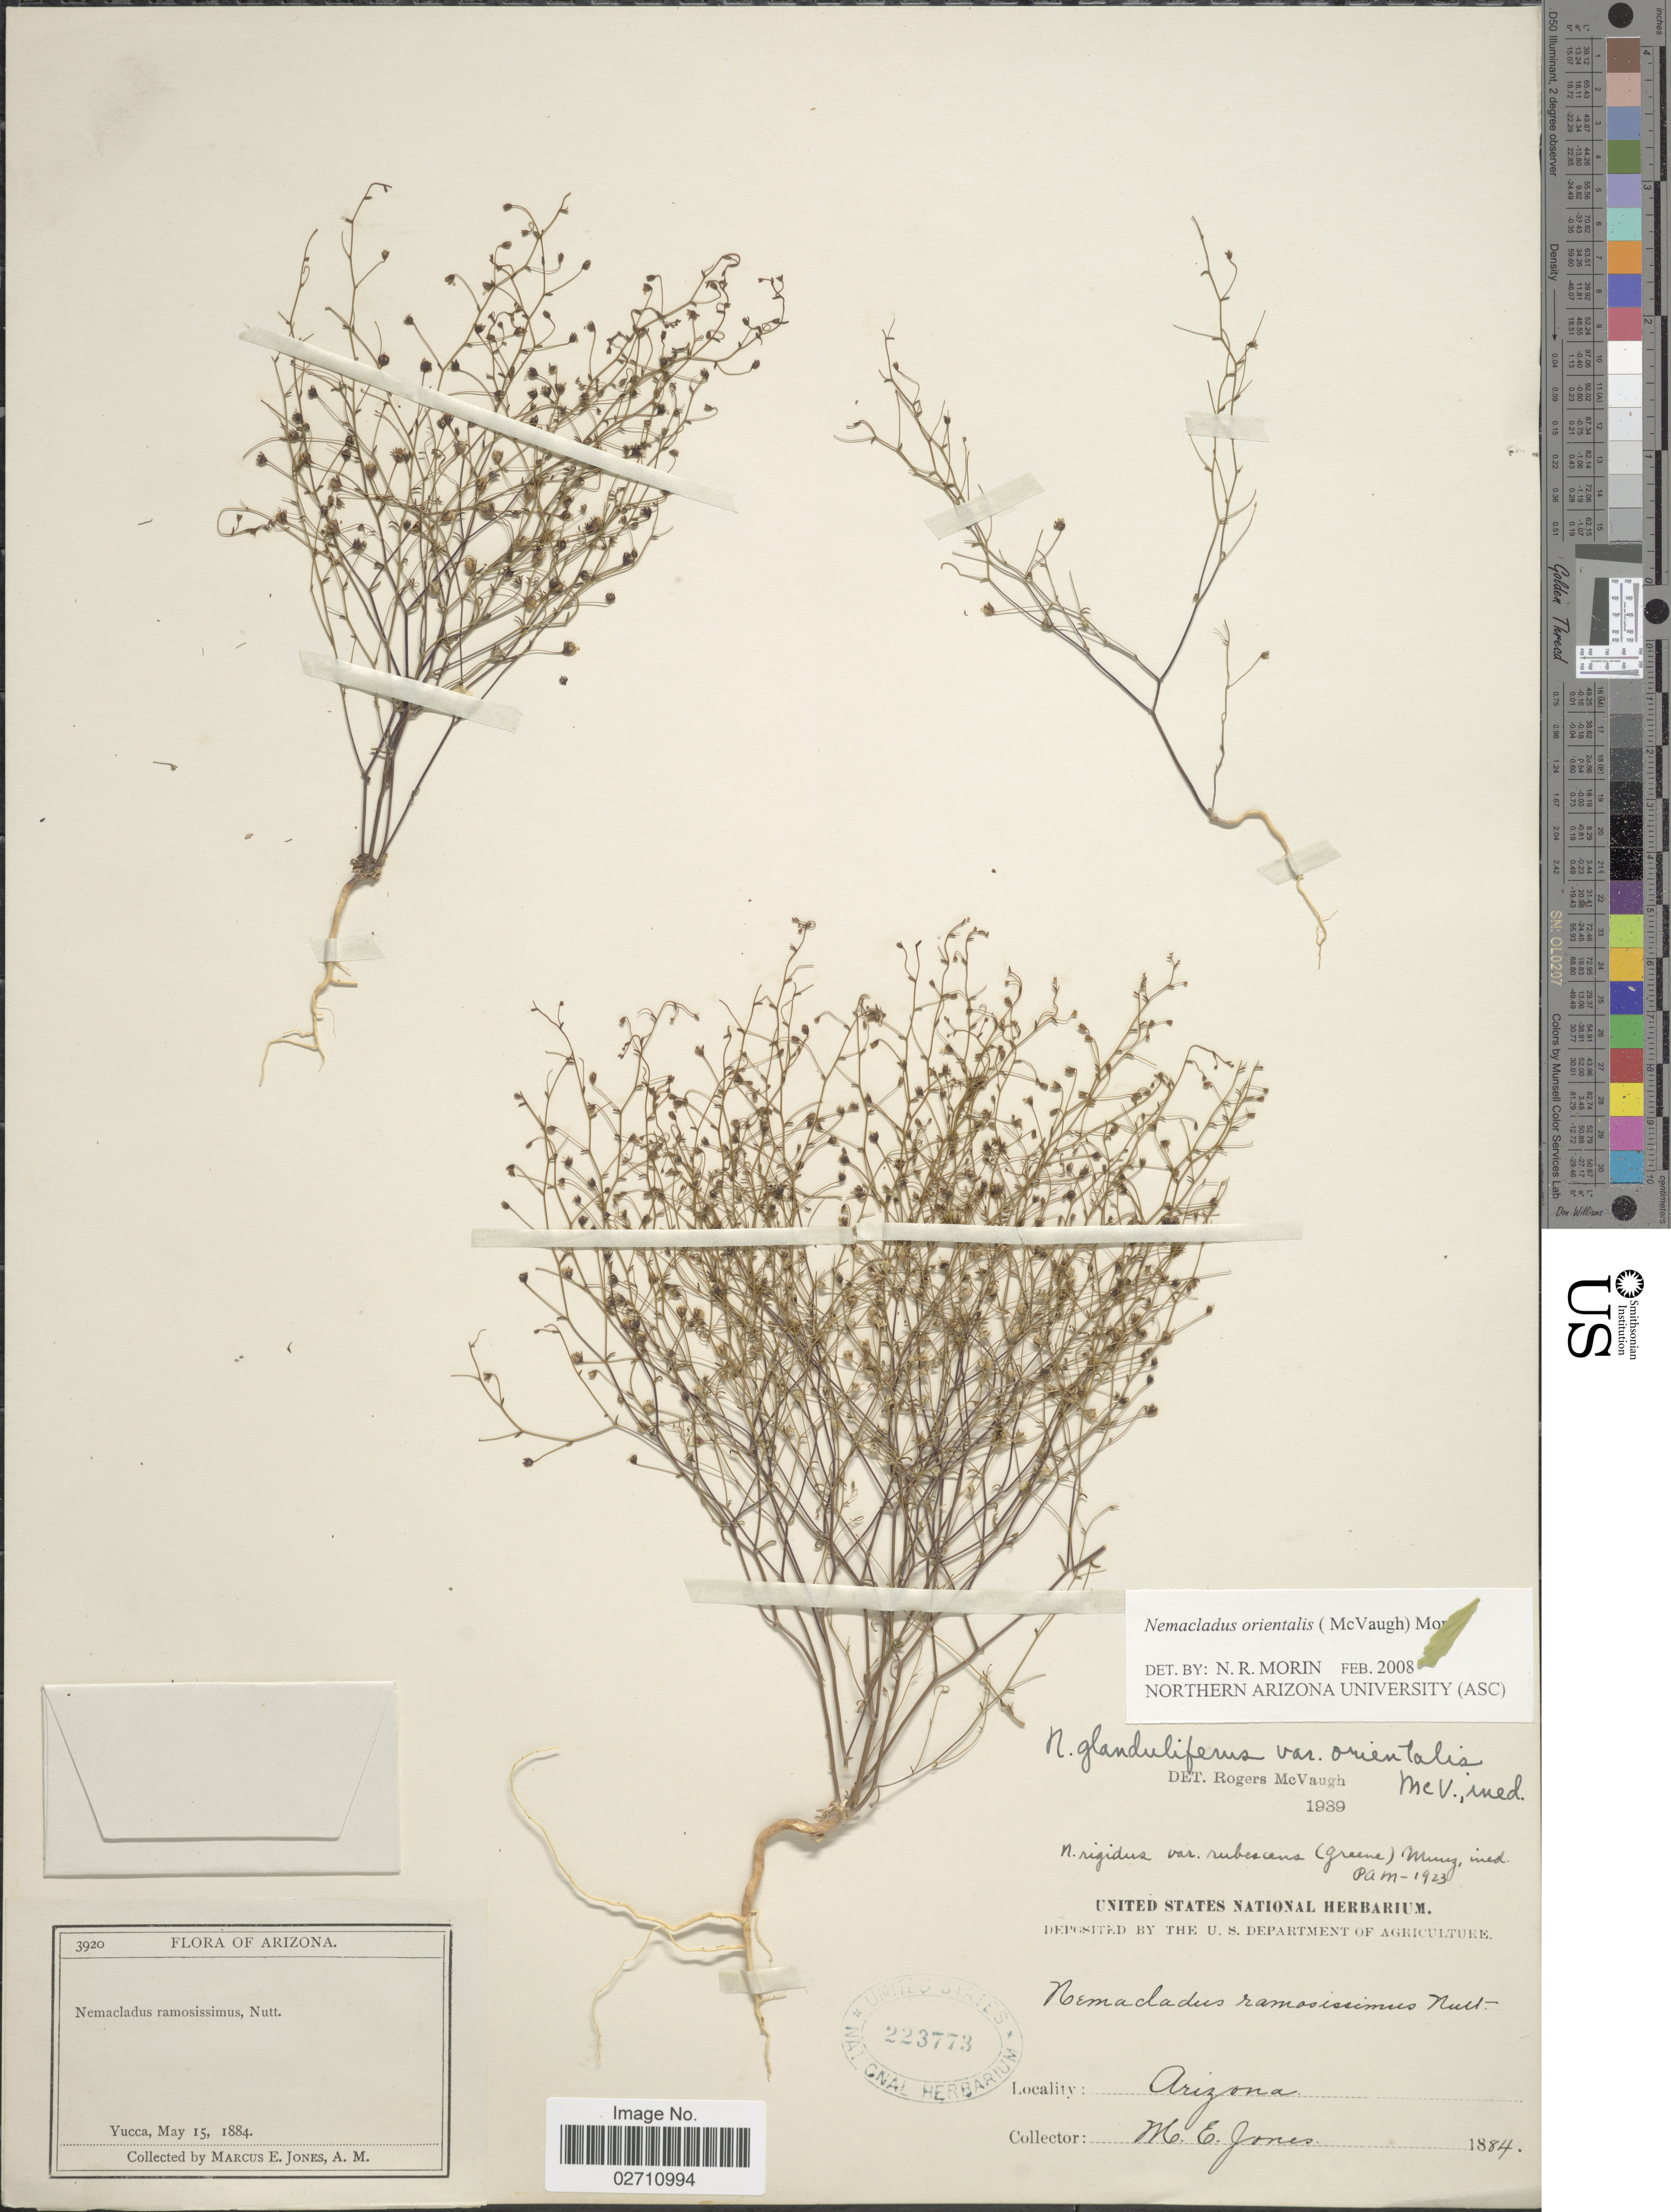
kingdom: Plantae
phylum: Tracheophyta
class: Magnoliopsida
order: Asterales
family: Campanulaceae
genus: Nemacladus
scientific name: Nemacladus orientalis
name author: (McVaugh) Morin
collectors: M. E. Jones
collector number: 3920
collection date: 1884-05-15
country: United States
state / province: Arizona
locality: Yucca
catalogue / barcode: US 223773